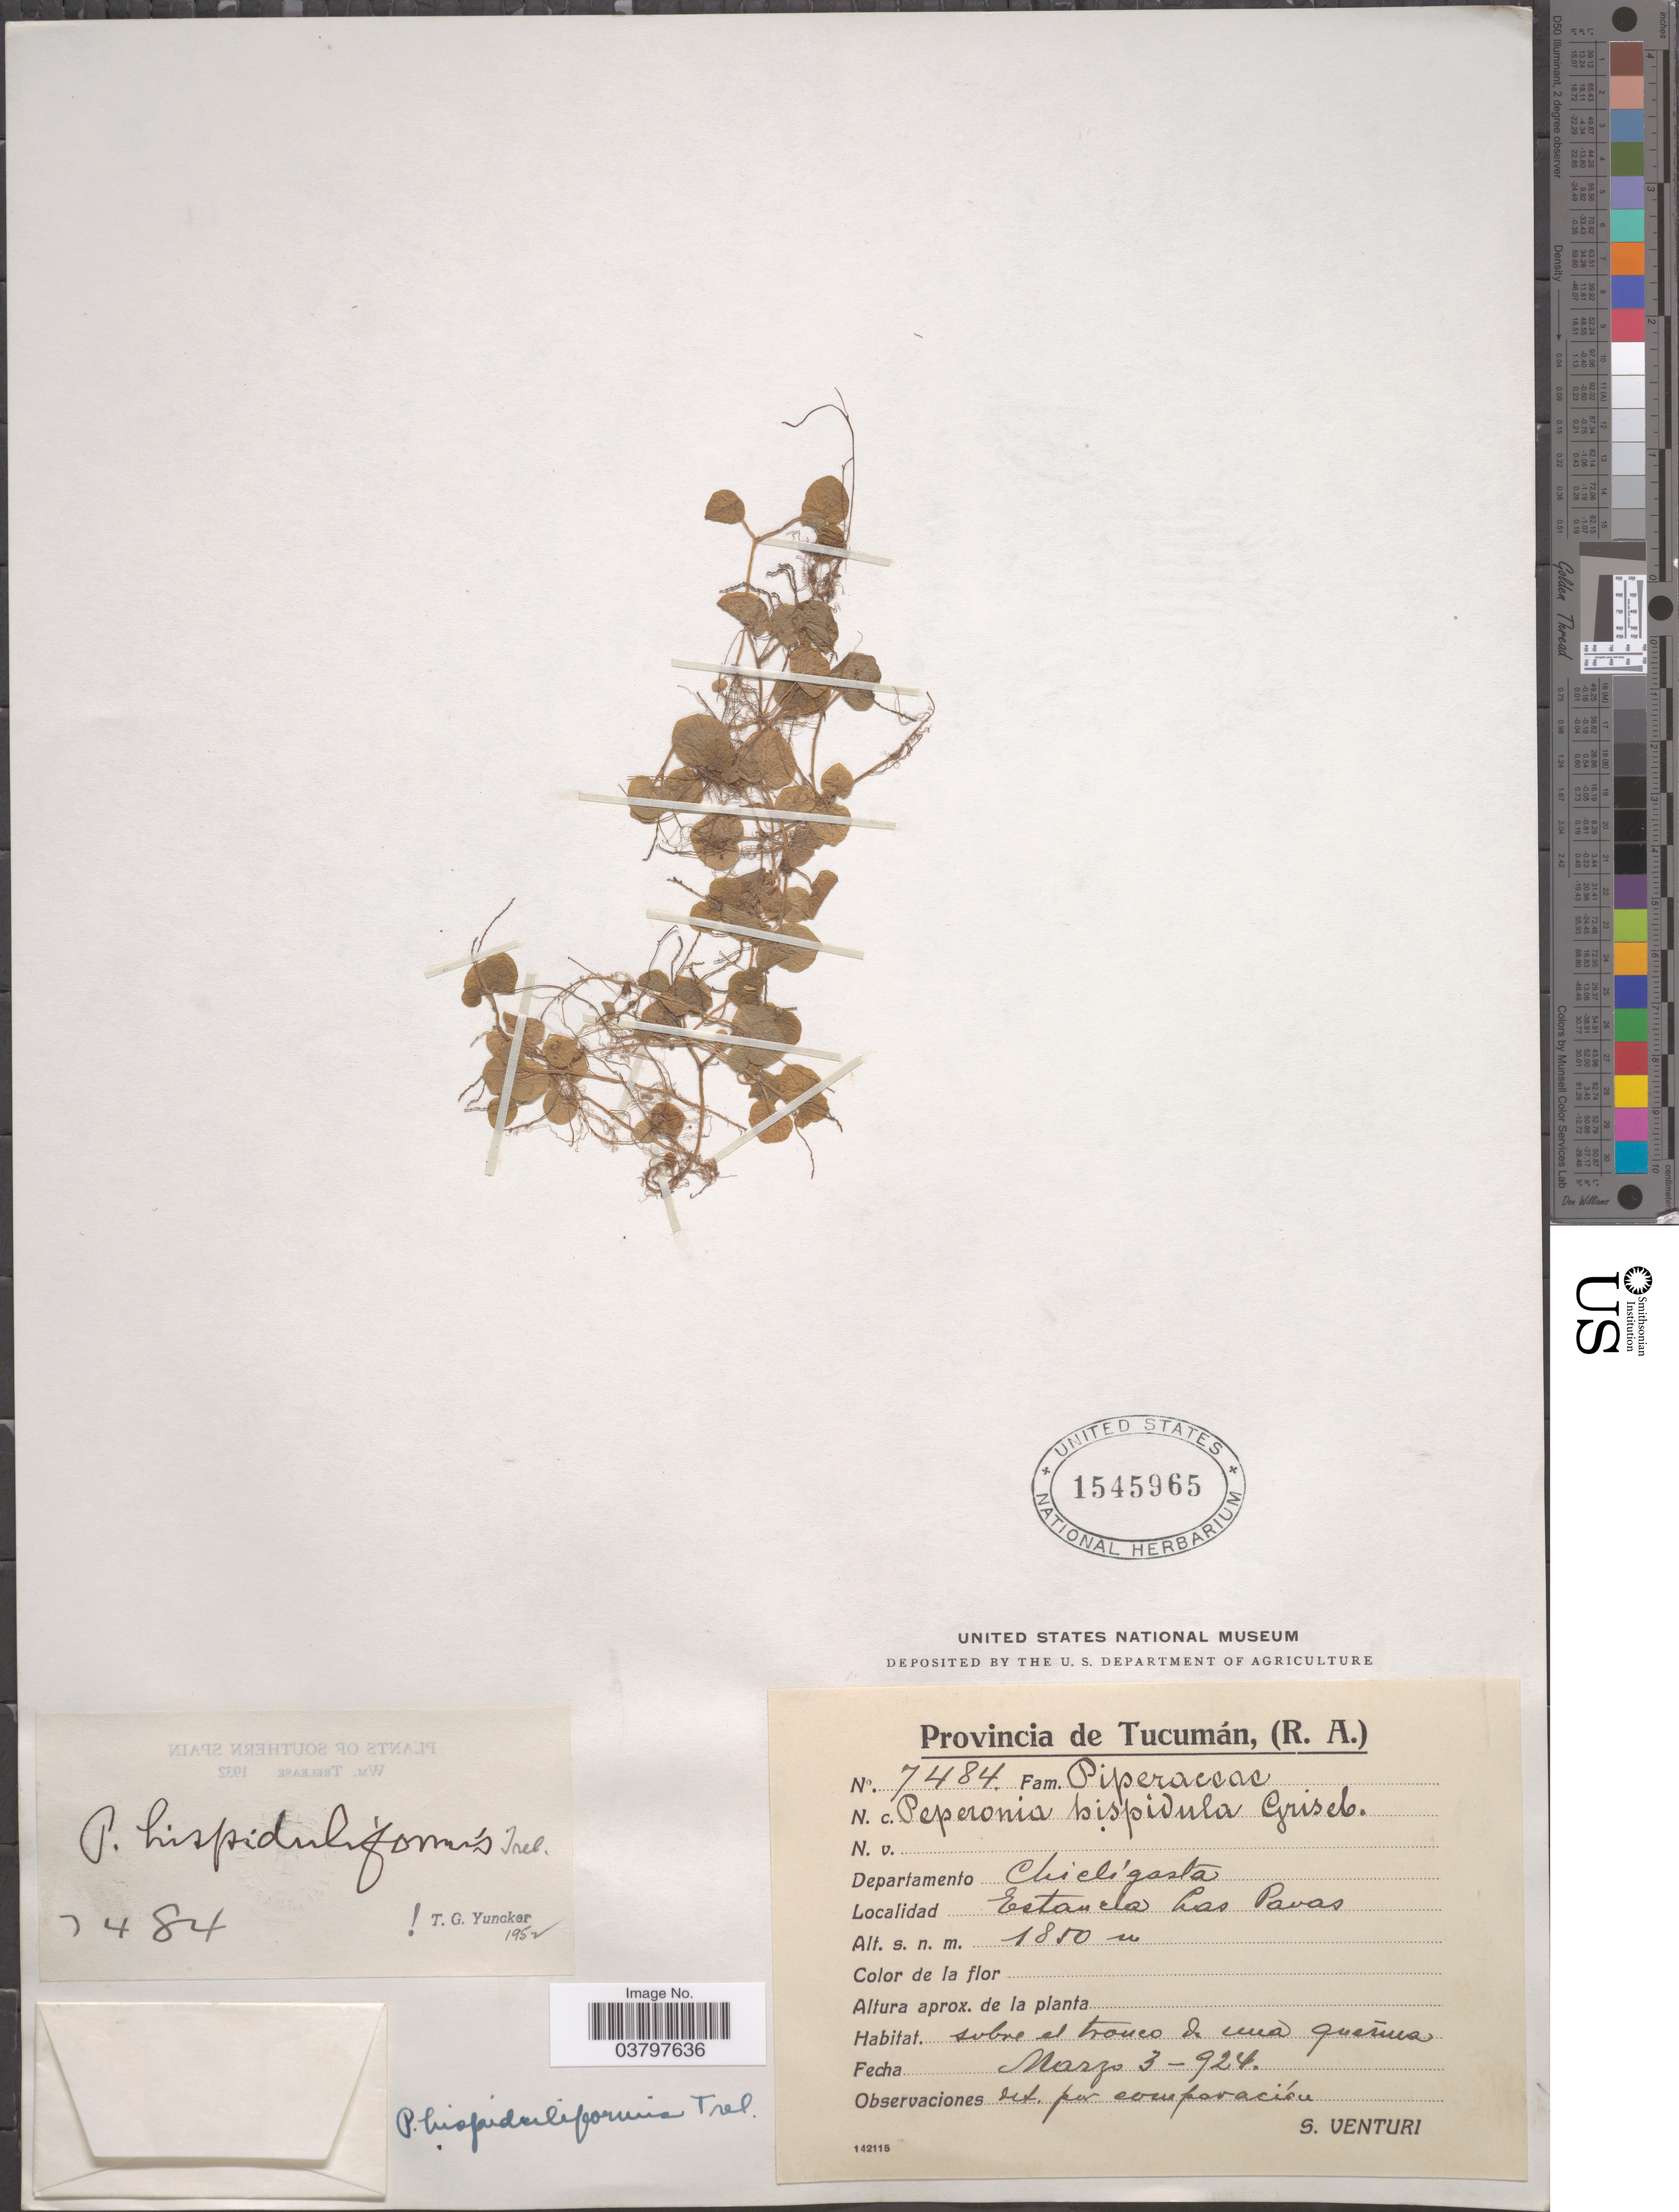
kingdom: Plantae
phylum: Tracheophyta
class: Magnoliopsida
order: Piperales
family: Piperaceae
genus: Peperomia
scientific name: Peperomia hispiduliformis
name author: Trel. in Moldenke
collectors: S. Venturi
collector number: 7484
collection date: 1924-03-03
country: Argentina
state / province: Tucuman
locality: Departamento Chicligasta. Estancia Las Pavas.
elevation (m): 1850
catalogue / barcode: US 1545965